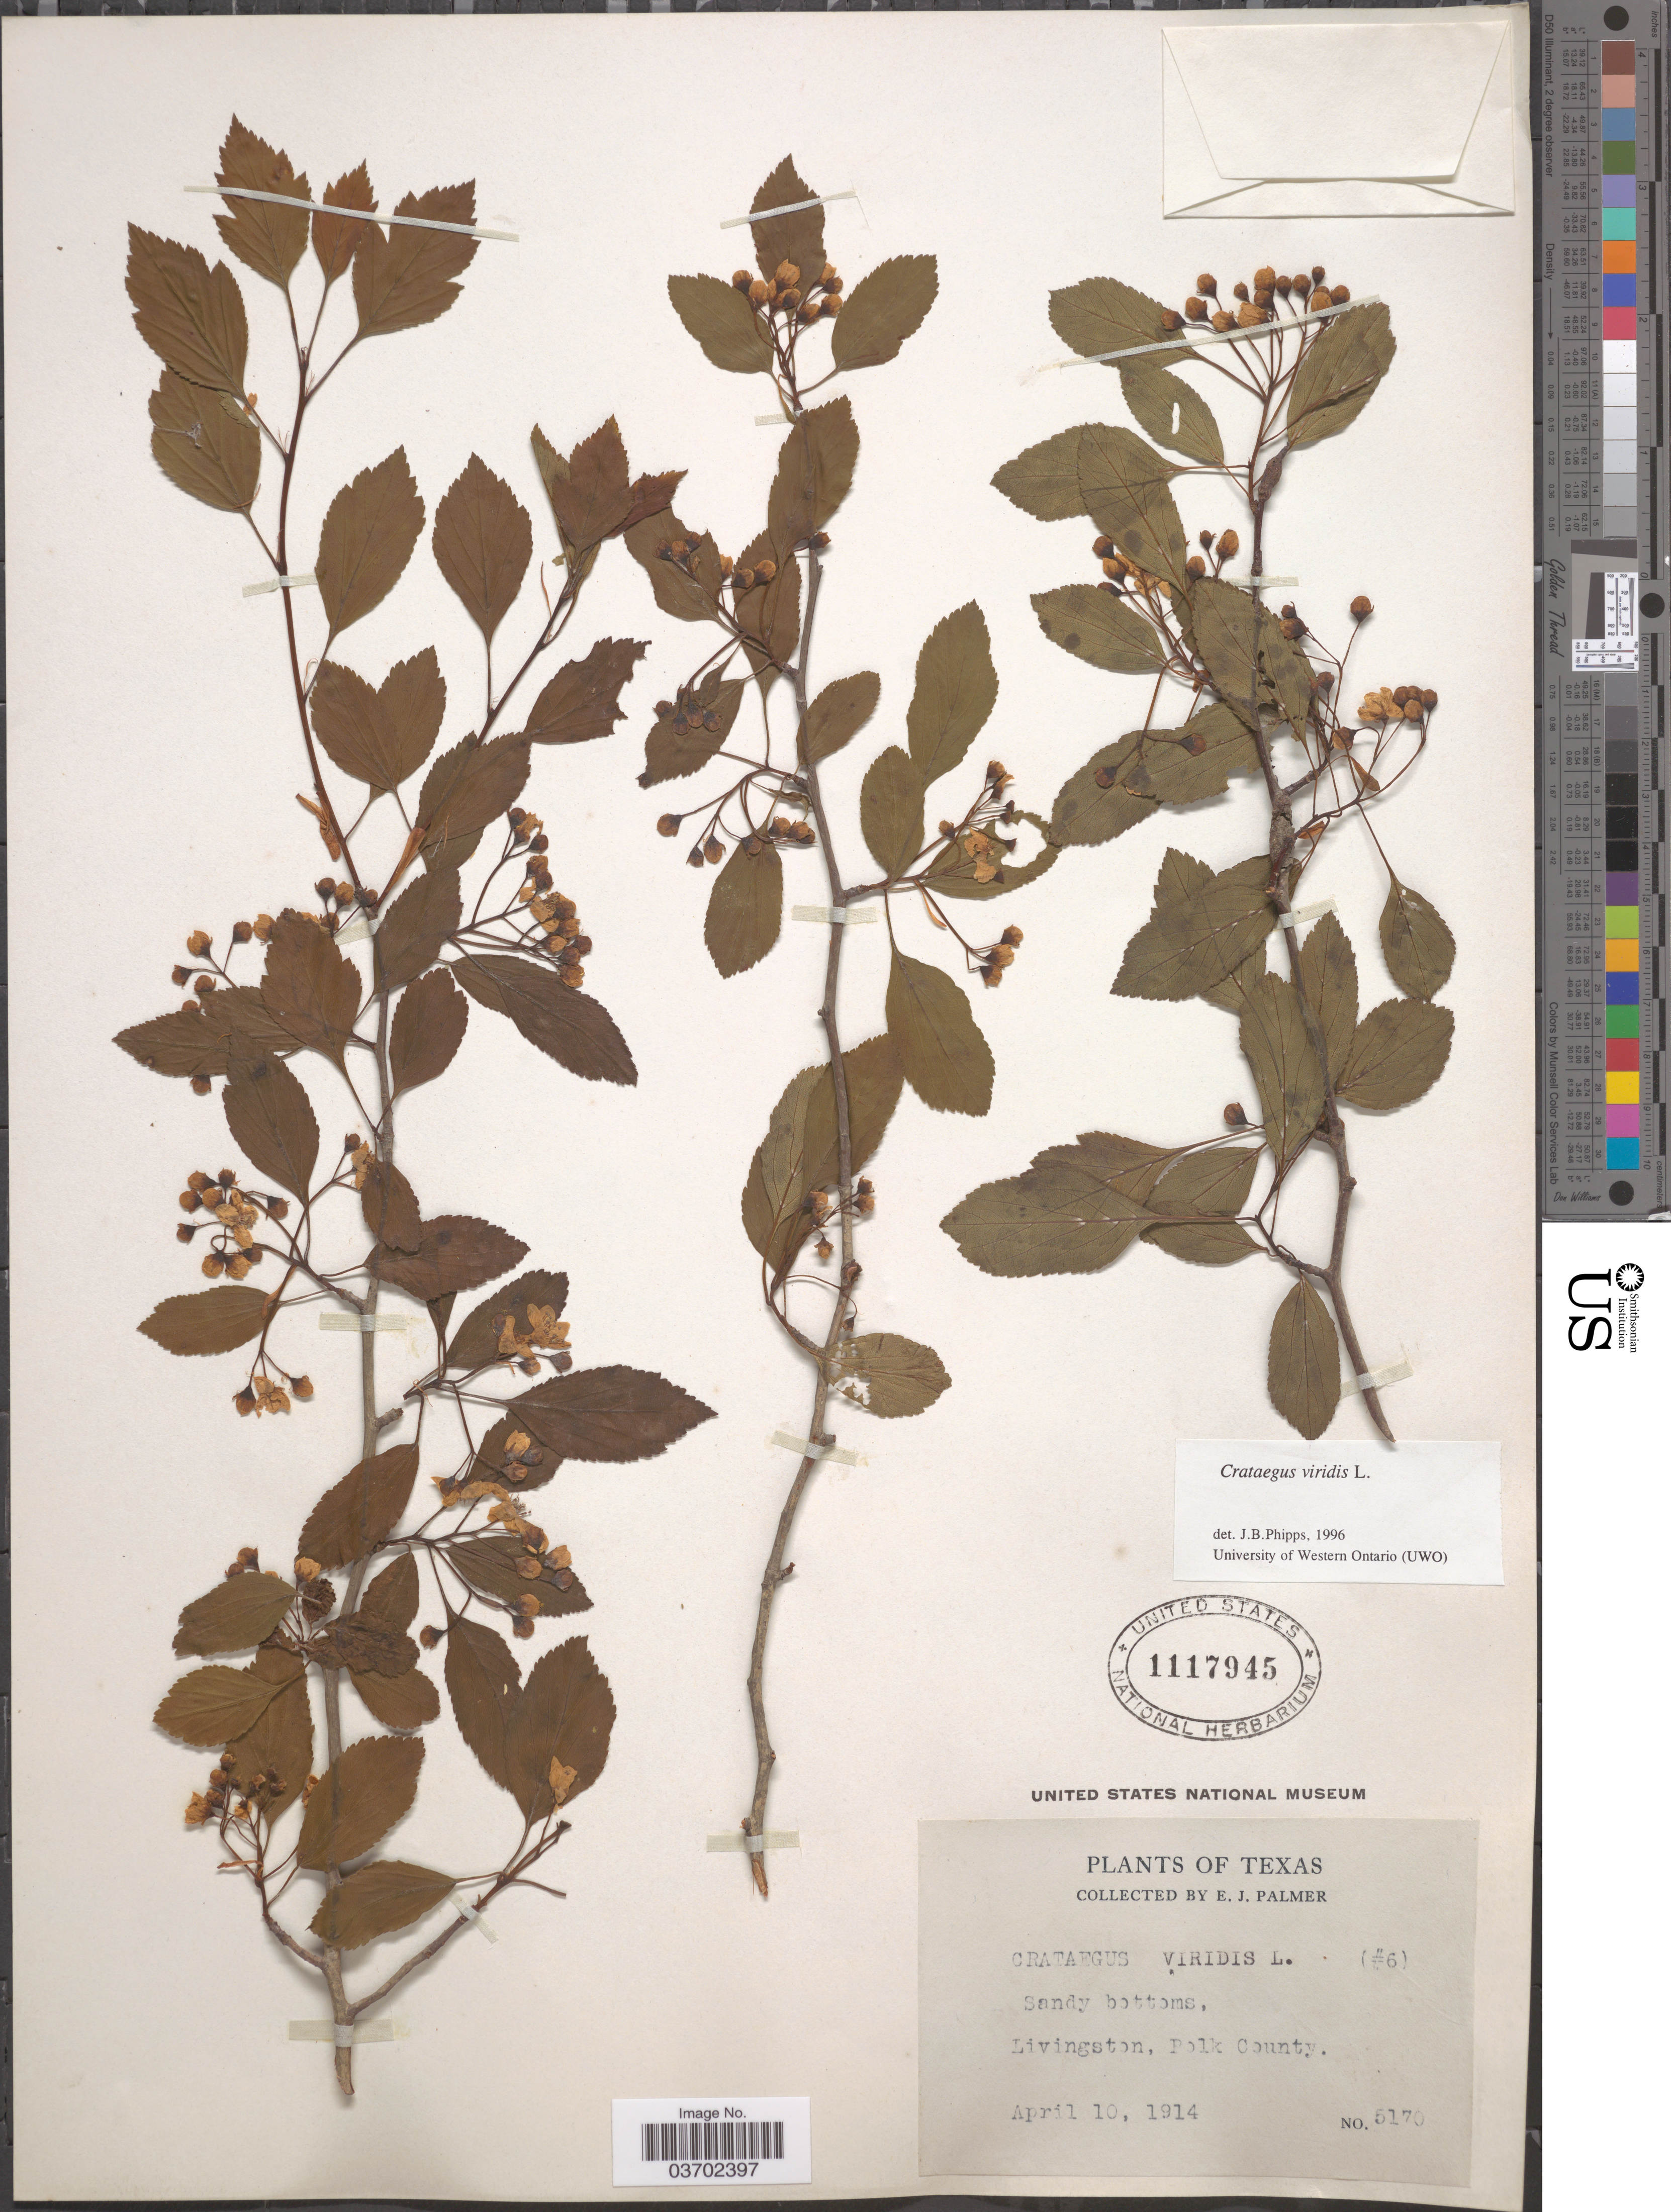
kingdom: Plantae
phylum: Tracheophyta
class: Magnoliopsida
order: Rosales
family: Rosaceae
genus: Crataegus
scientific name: Crataegus viridis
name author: L.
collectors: E. J. Palmer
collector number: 5170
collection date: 1914-04-10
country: United States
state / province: Texas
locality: Livingston, Polk County.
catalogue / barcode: US 1117945